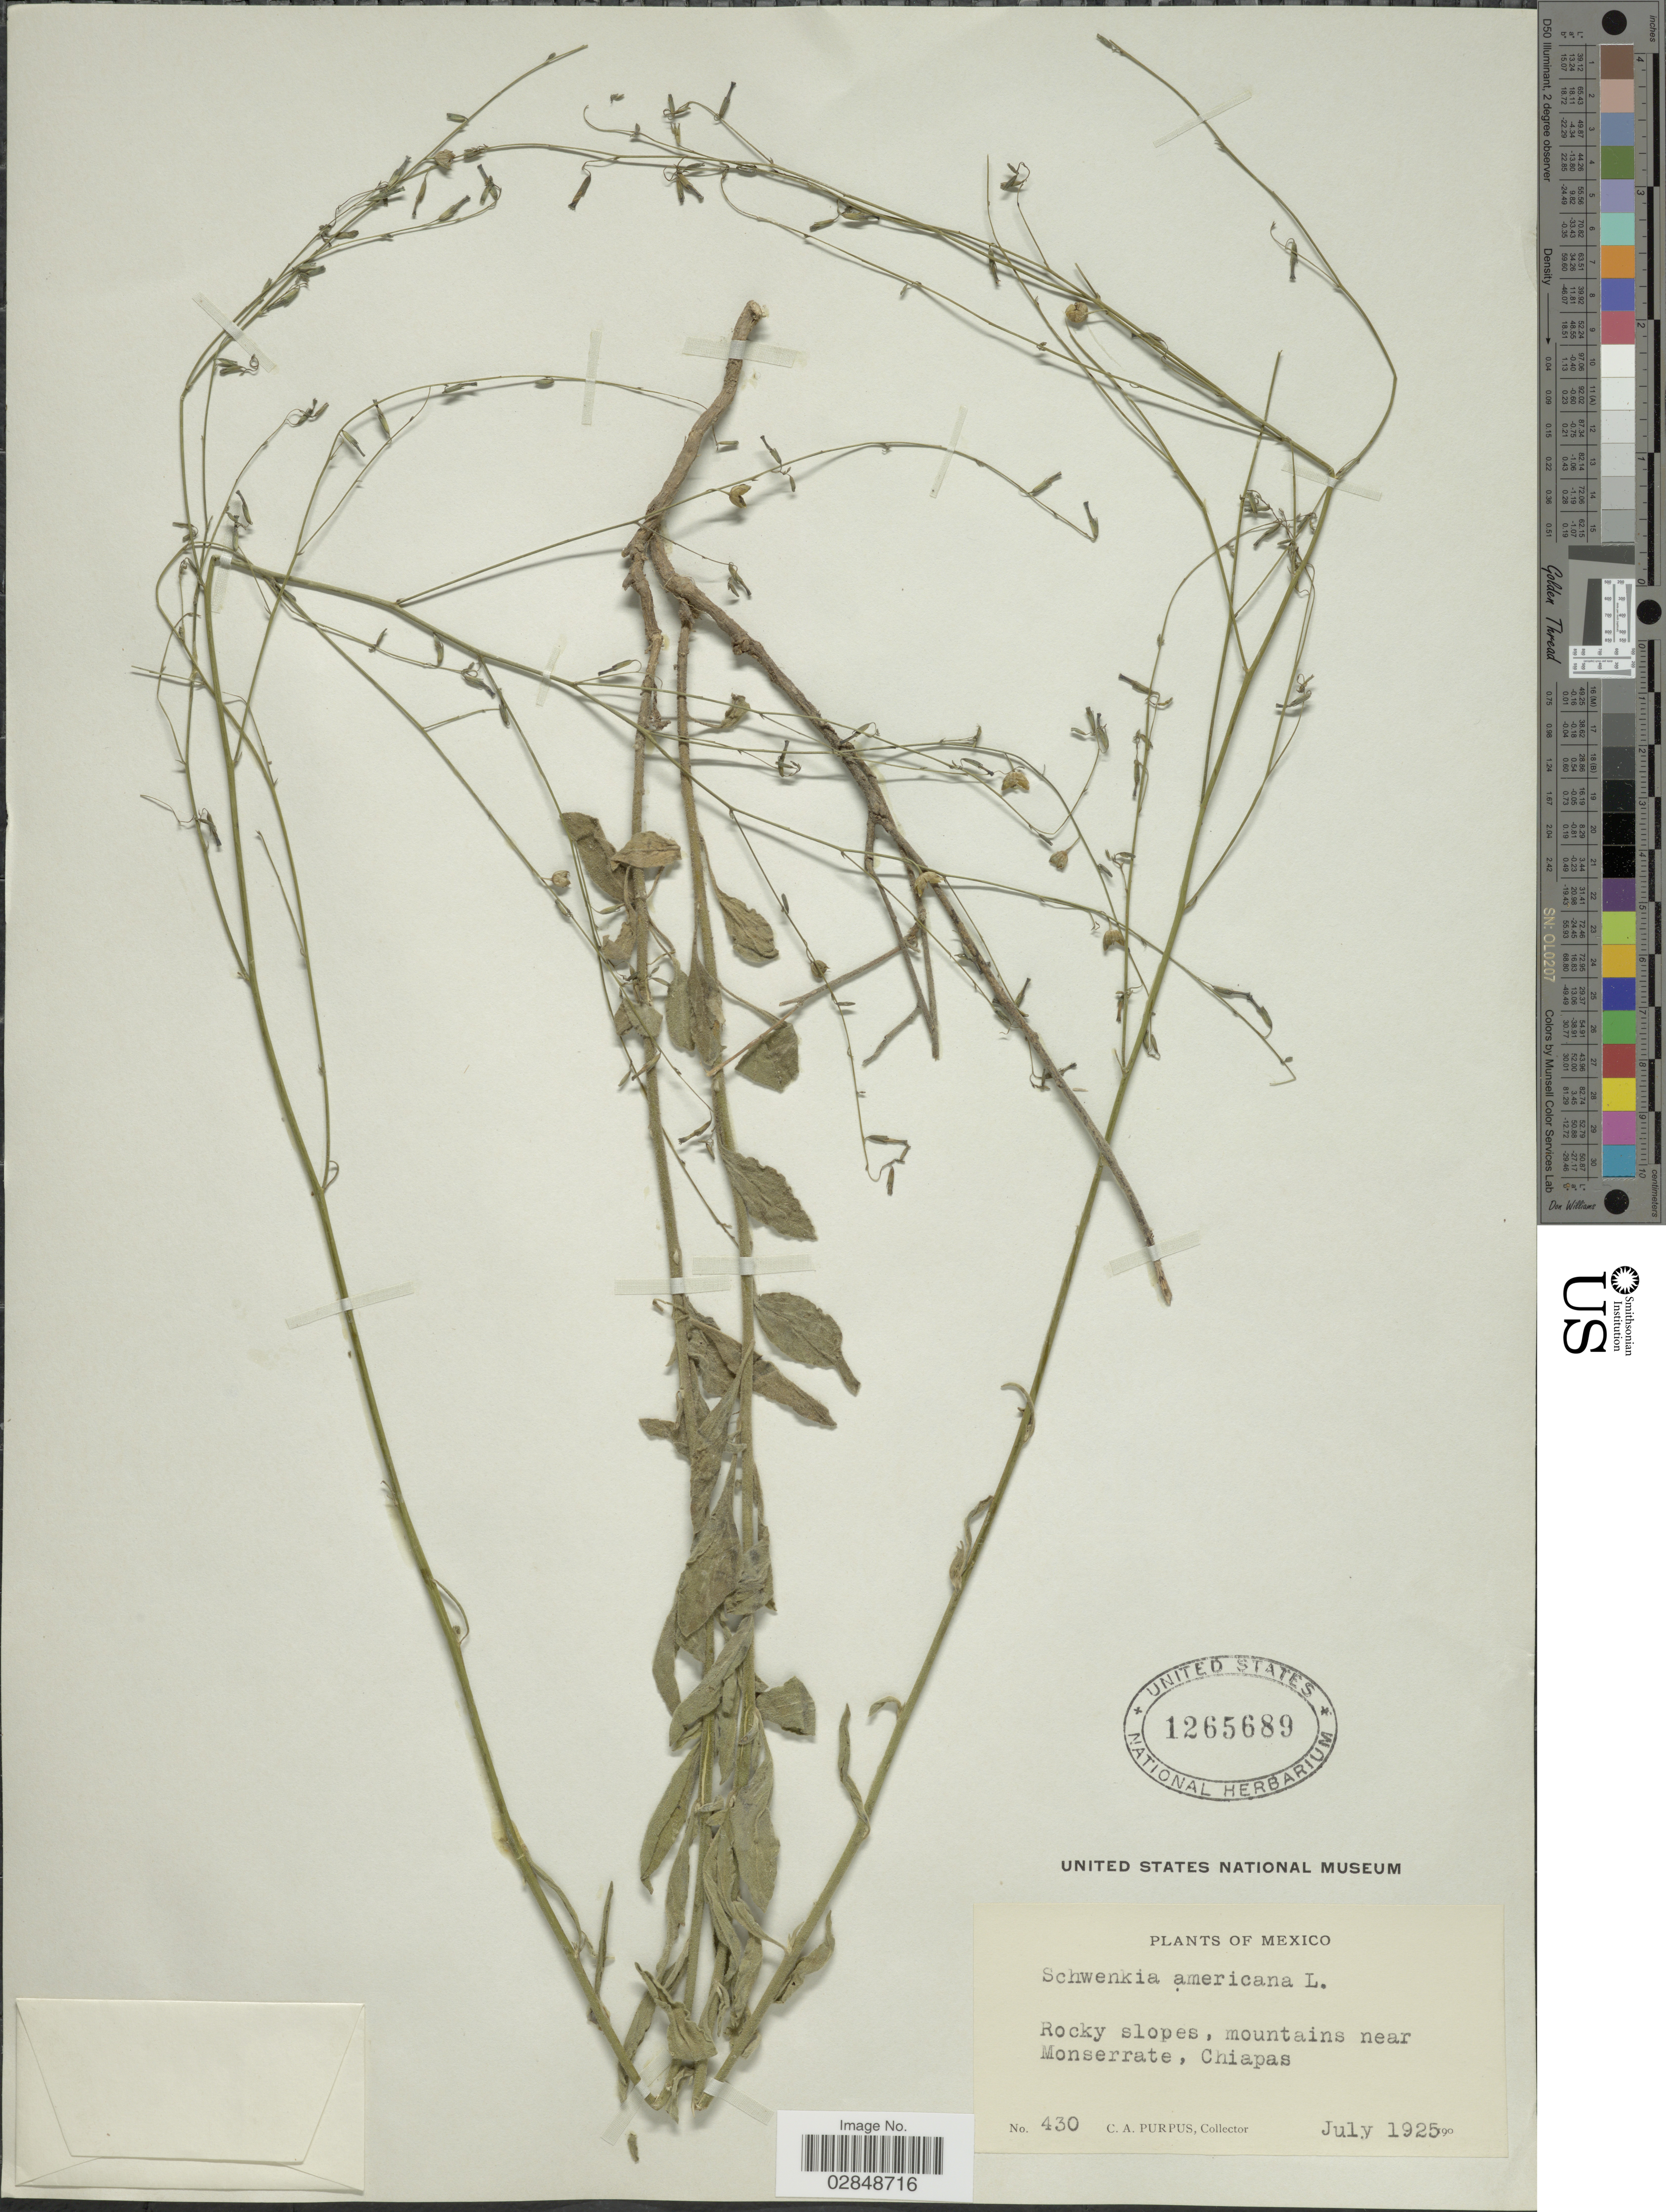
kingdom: Plantae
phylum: Tracheophyta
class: Magnoliopsida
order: Solanales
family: Solanaceae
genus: Schwenckia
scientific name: Schwenckia americana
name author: L.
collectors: C. A. Purpus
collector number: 430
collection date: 1925-07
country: Mexico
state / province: Chiapas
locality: Rocky slopes, mountains near Monserrate.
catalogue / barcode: US 1265689